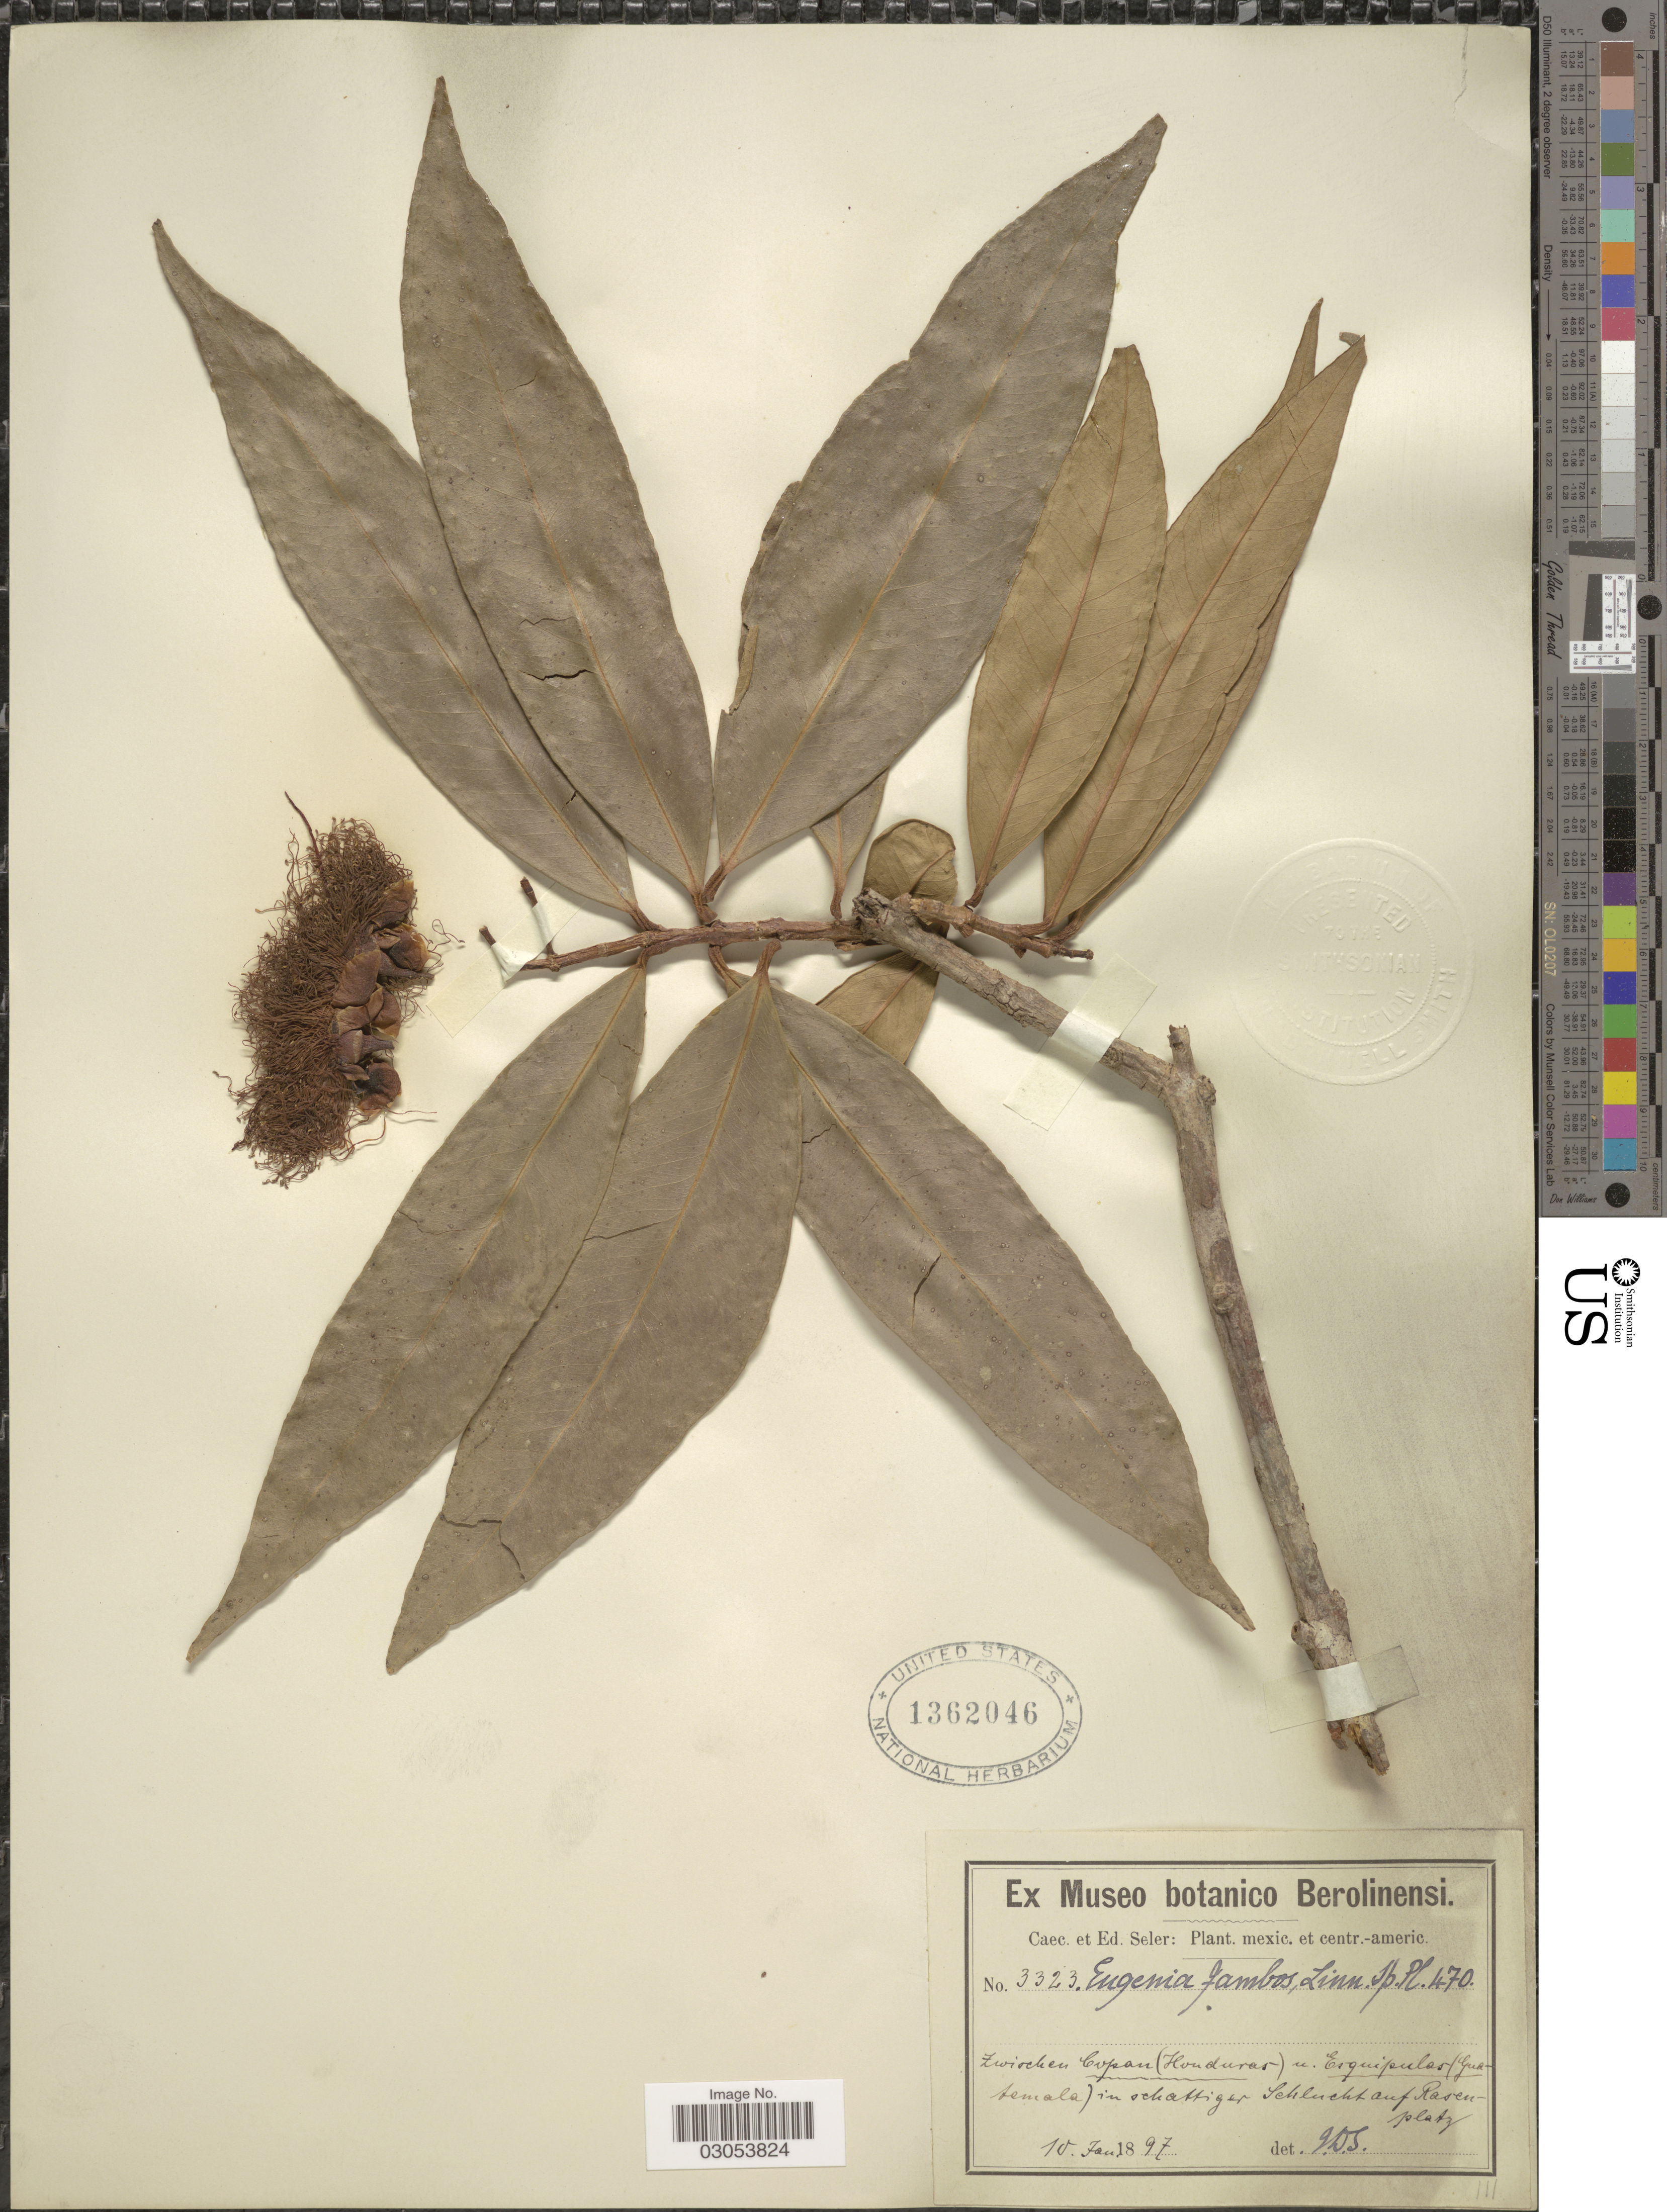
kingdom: Plantae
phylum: Tracheophyta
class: Magnoliopsida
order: Myrtales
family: Myrtaceae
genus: Syzygium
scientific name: Syzygium jambos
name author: (L.) Alston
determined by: Strong, Mark T., (BOT), Smithsonian Institution - National Museum of Natural History (UNITED STATES)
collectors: C. Seler & E. G. Seler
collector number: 3323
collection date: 1897-01-10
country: Honduras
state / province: Copán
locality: Zwischen Copan (Honduras) n. Erquipulas (Guatemala) in schattiger Schlucht auf Rasenplatz.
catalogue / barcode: US 1362046